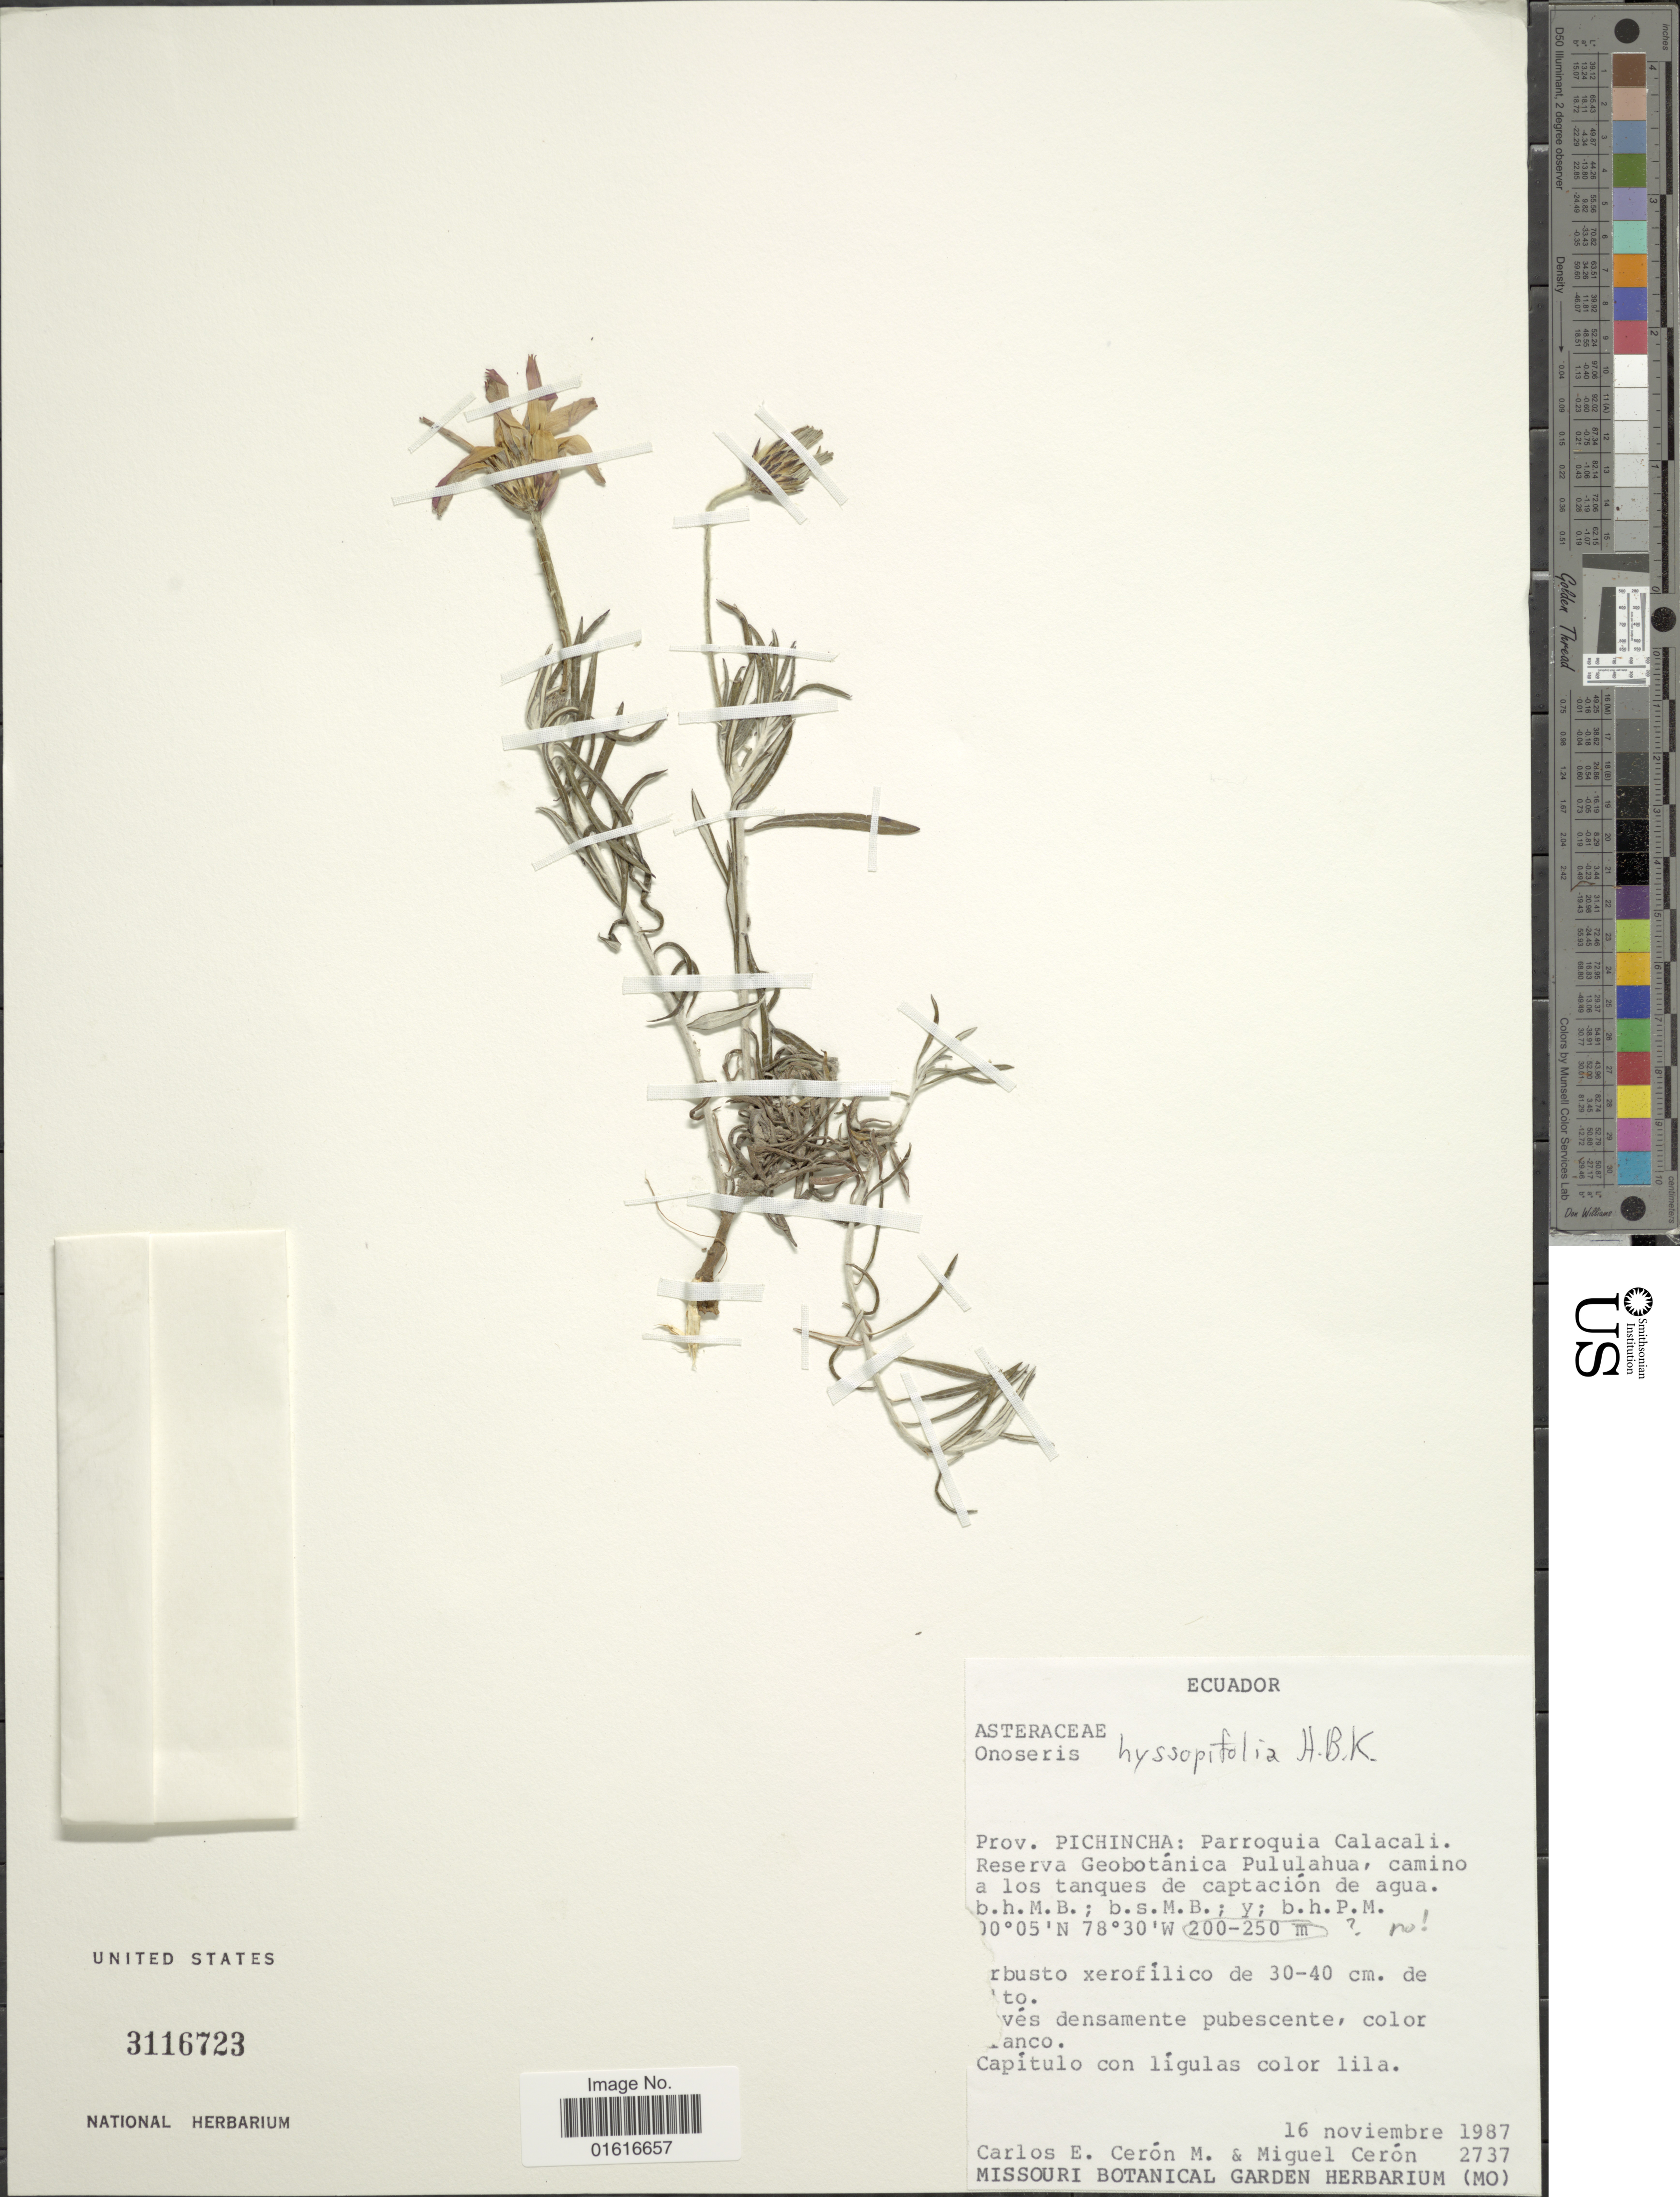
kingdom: Plantae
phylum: Tracheophyta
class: Magnoliopsida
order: Asterales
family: Asteraceae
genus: Onoseris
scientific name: Onoseris hyssopifolia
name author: Kunth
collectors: C. E. Cerón M. & M. Ceron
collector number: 2737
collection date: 1987-11-16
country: Ecuador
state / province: Pichincha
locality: Parroquia Calacali. Reserva Geobotanica Pululahua, camino a los tangues de captacion de agua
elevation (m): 200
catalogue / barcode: US 3116723